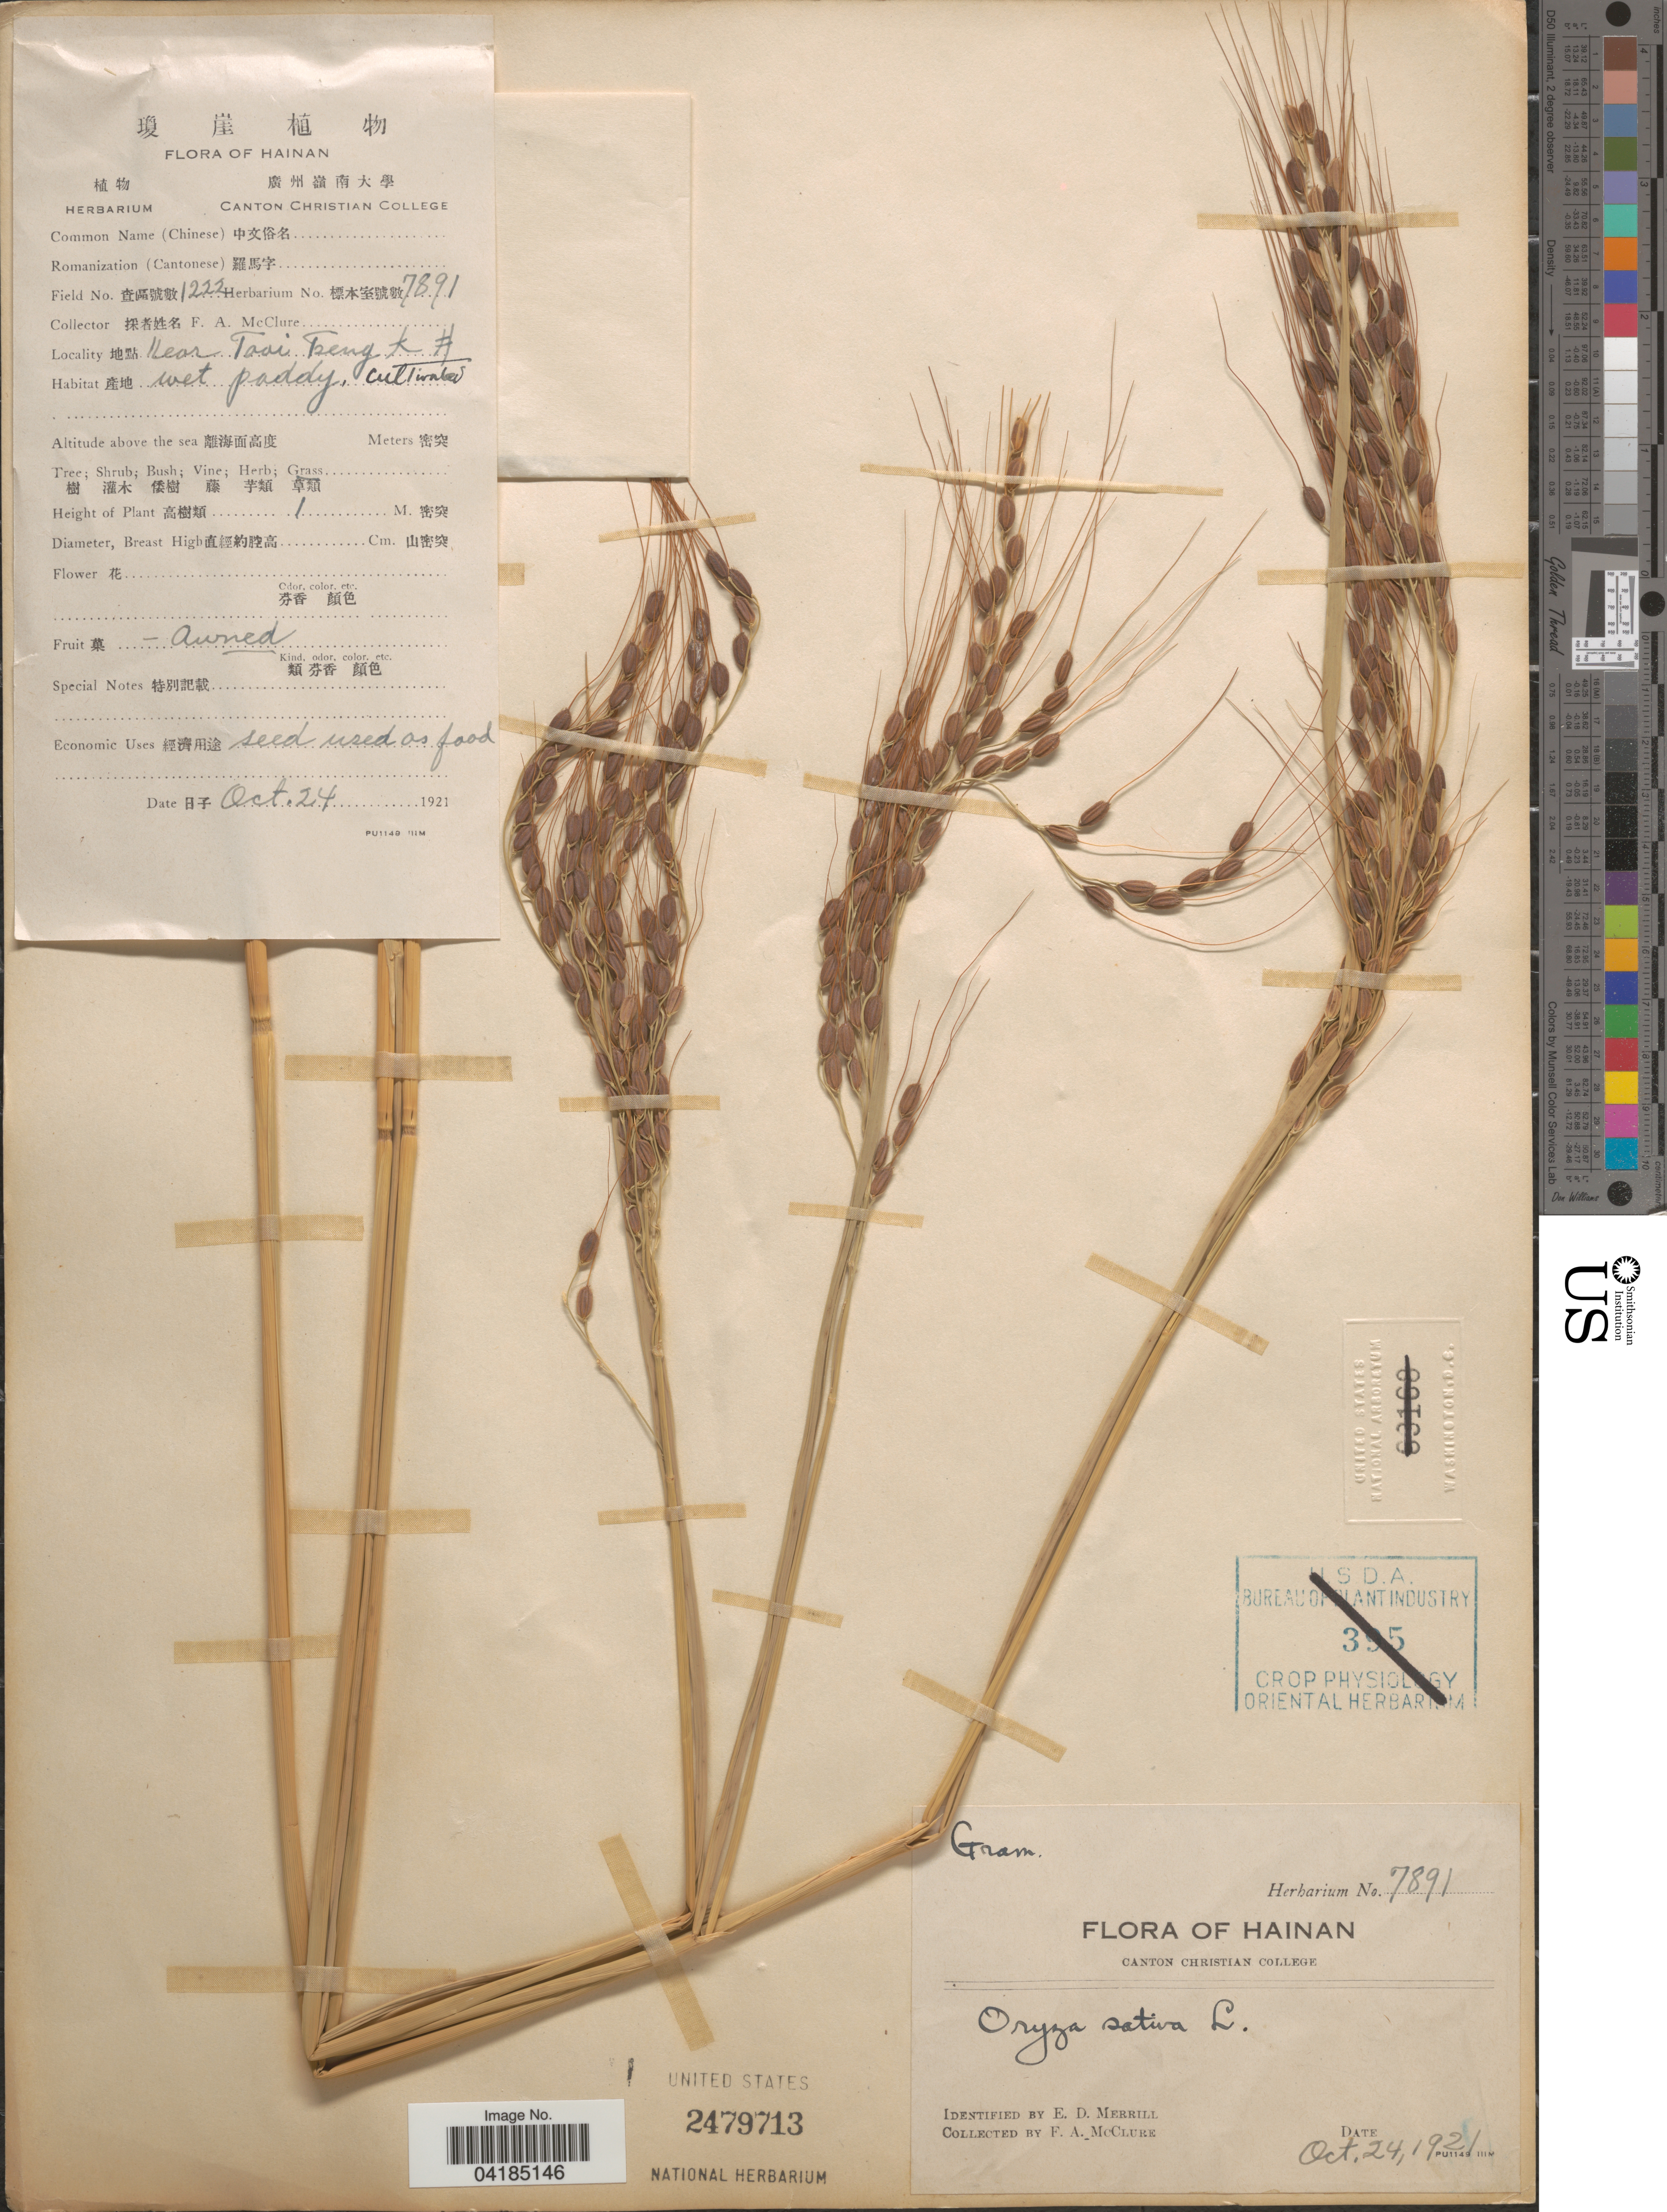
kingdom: Plantae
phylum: Tracheophyta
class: Liliopsida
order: Poales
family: Poaceae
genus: Oryza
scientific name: Oryza sativa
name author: L.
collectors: F. A. McClure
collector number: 1222/7891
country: China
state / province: Hainan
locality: Near Tooi Tseng. X.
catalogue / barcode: US 2479713